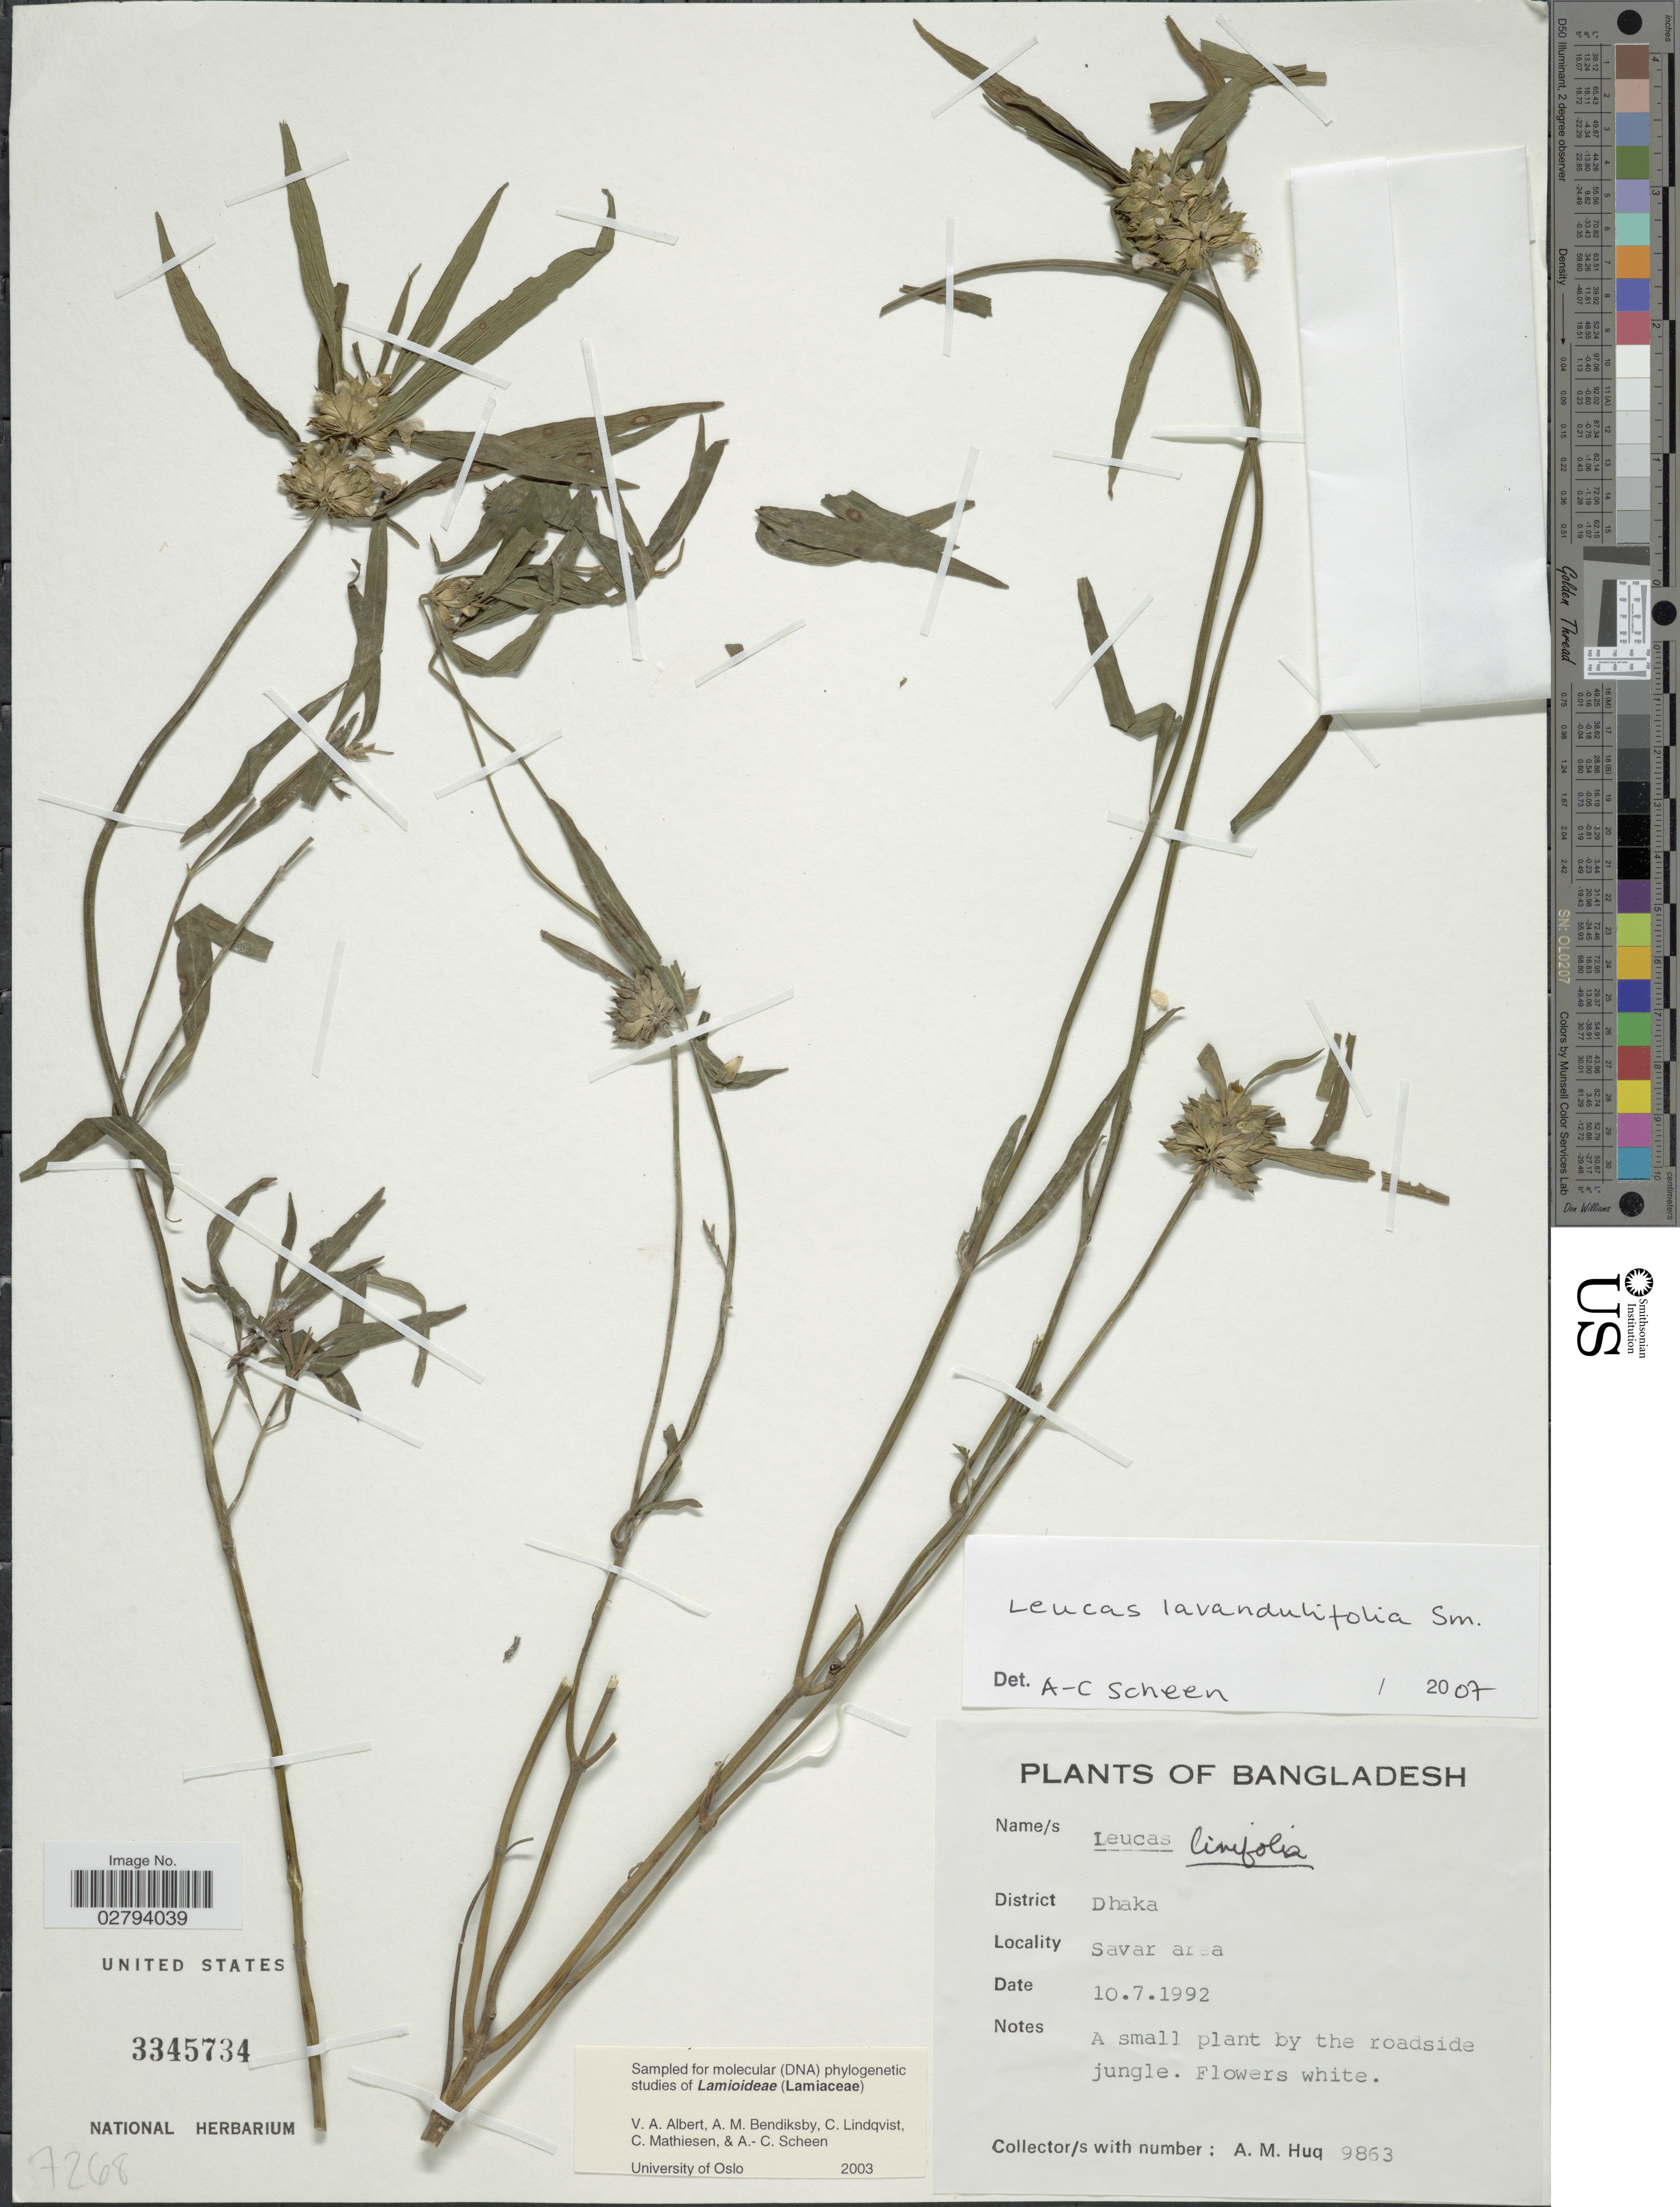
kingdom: Plantae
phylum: Tracheophyta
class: Magnoliopsida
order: Lamiales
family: Lamiaceae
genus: Leucas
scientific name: Leucas linifolia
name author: (A. Roth) Spreng.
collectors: A. M. Huq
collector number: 9863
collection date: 1992-07-10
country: Bangladesh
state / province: Dhaka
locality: District Dhaka, Savar area.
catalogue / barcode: US 3345734